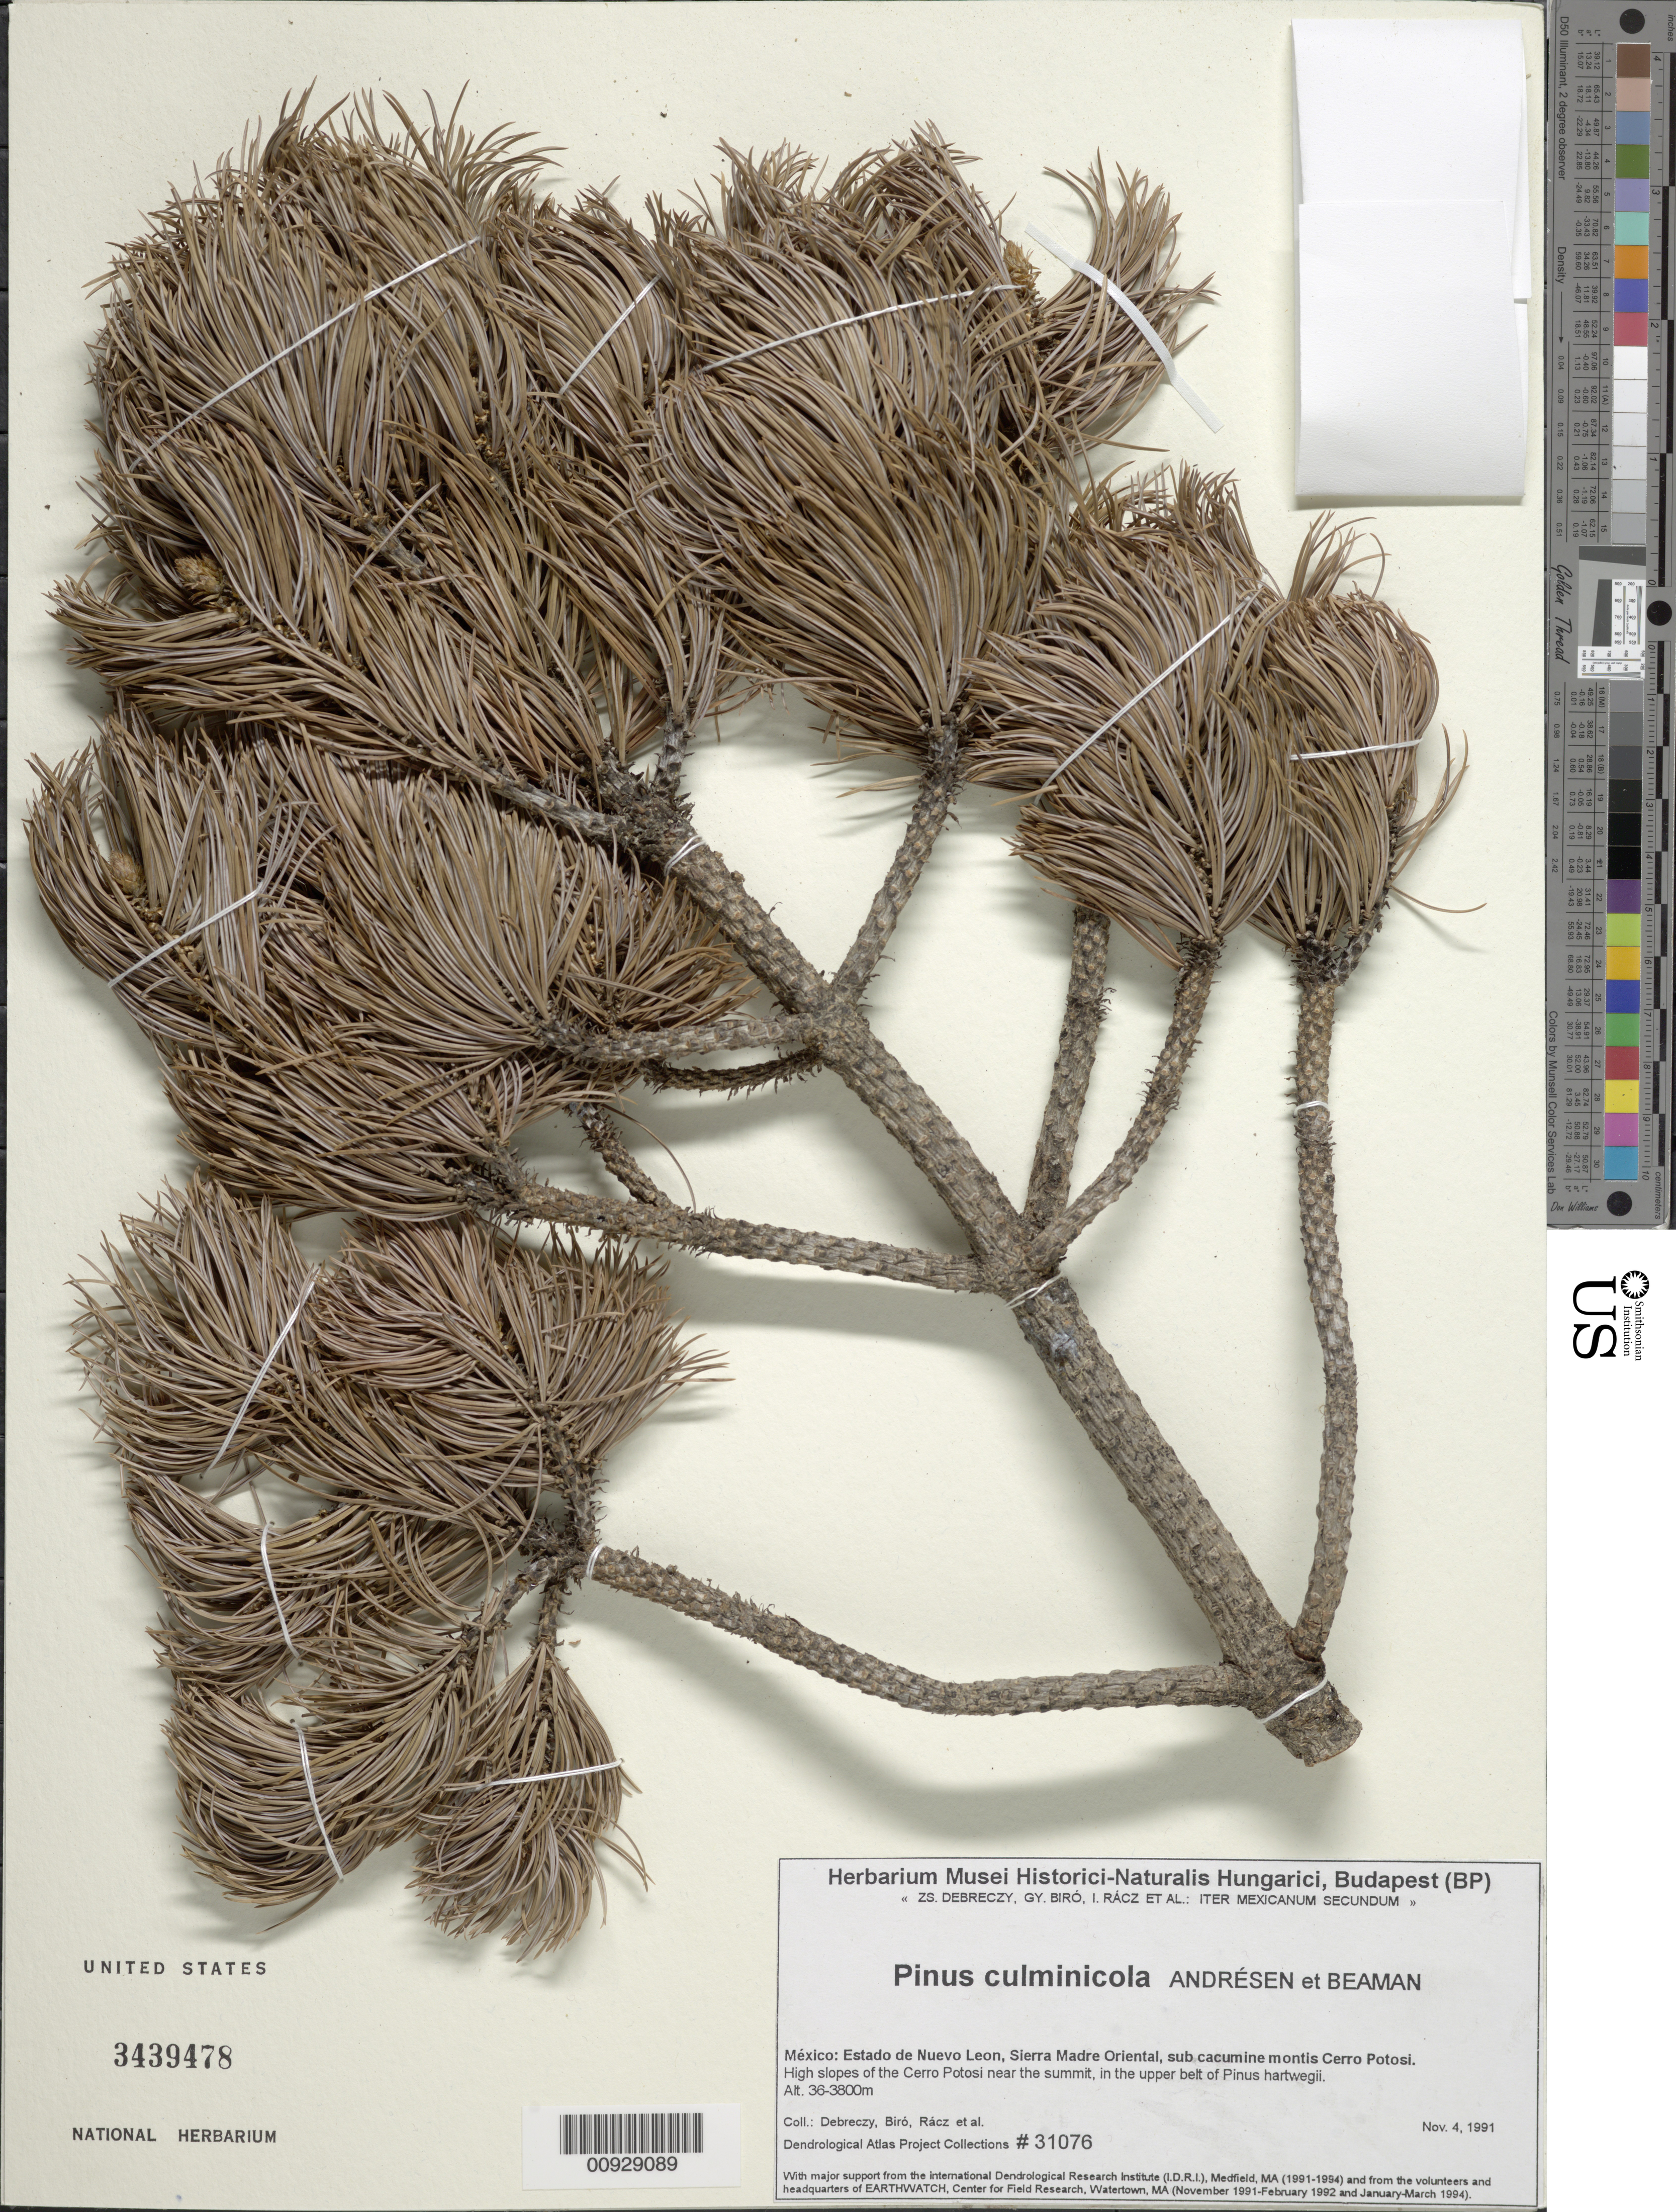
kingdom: Plantae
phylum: Tracheophyta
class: Pinopsida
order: Pinales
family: Pinaceae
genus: Pinus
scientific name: Pinus culminicola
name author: Andersen & Beaman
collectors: Z. Debreczy, G. Biro, I. Rácz & et al.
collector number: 31076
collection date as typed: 04 Nov 1991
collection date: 1991-11-04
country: Mexico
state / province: Nuevo León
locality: High slopes of the Cerro Potosí near the summit. Sierra Madre Oriental.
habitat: High slopes of Cerro near summit, in the upper belt of Pinus hartwegii. Sub cacumine montis.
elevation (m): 3800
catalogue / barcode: US 3439478